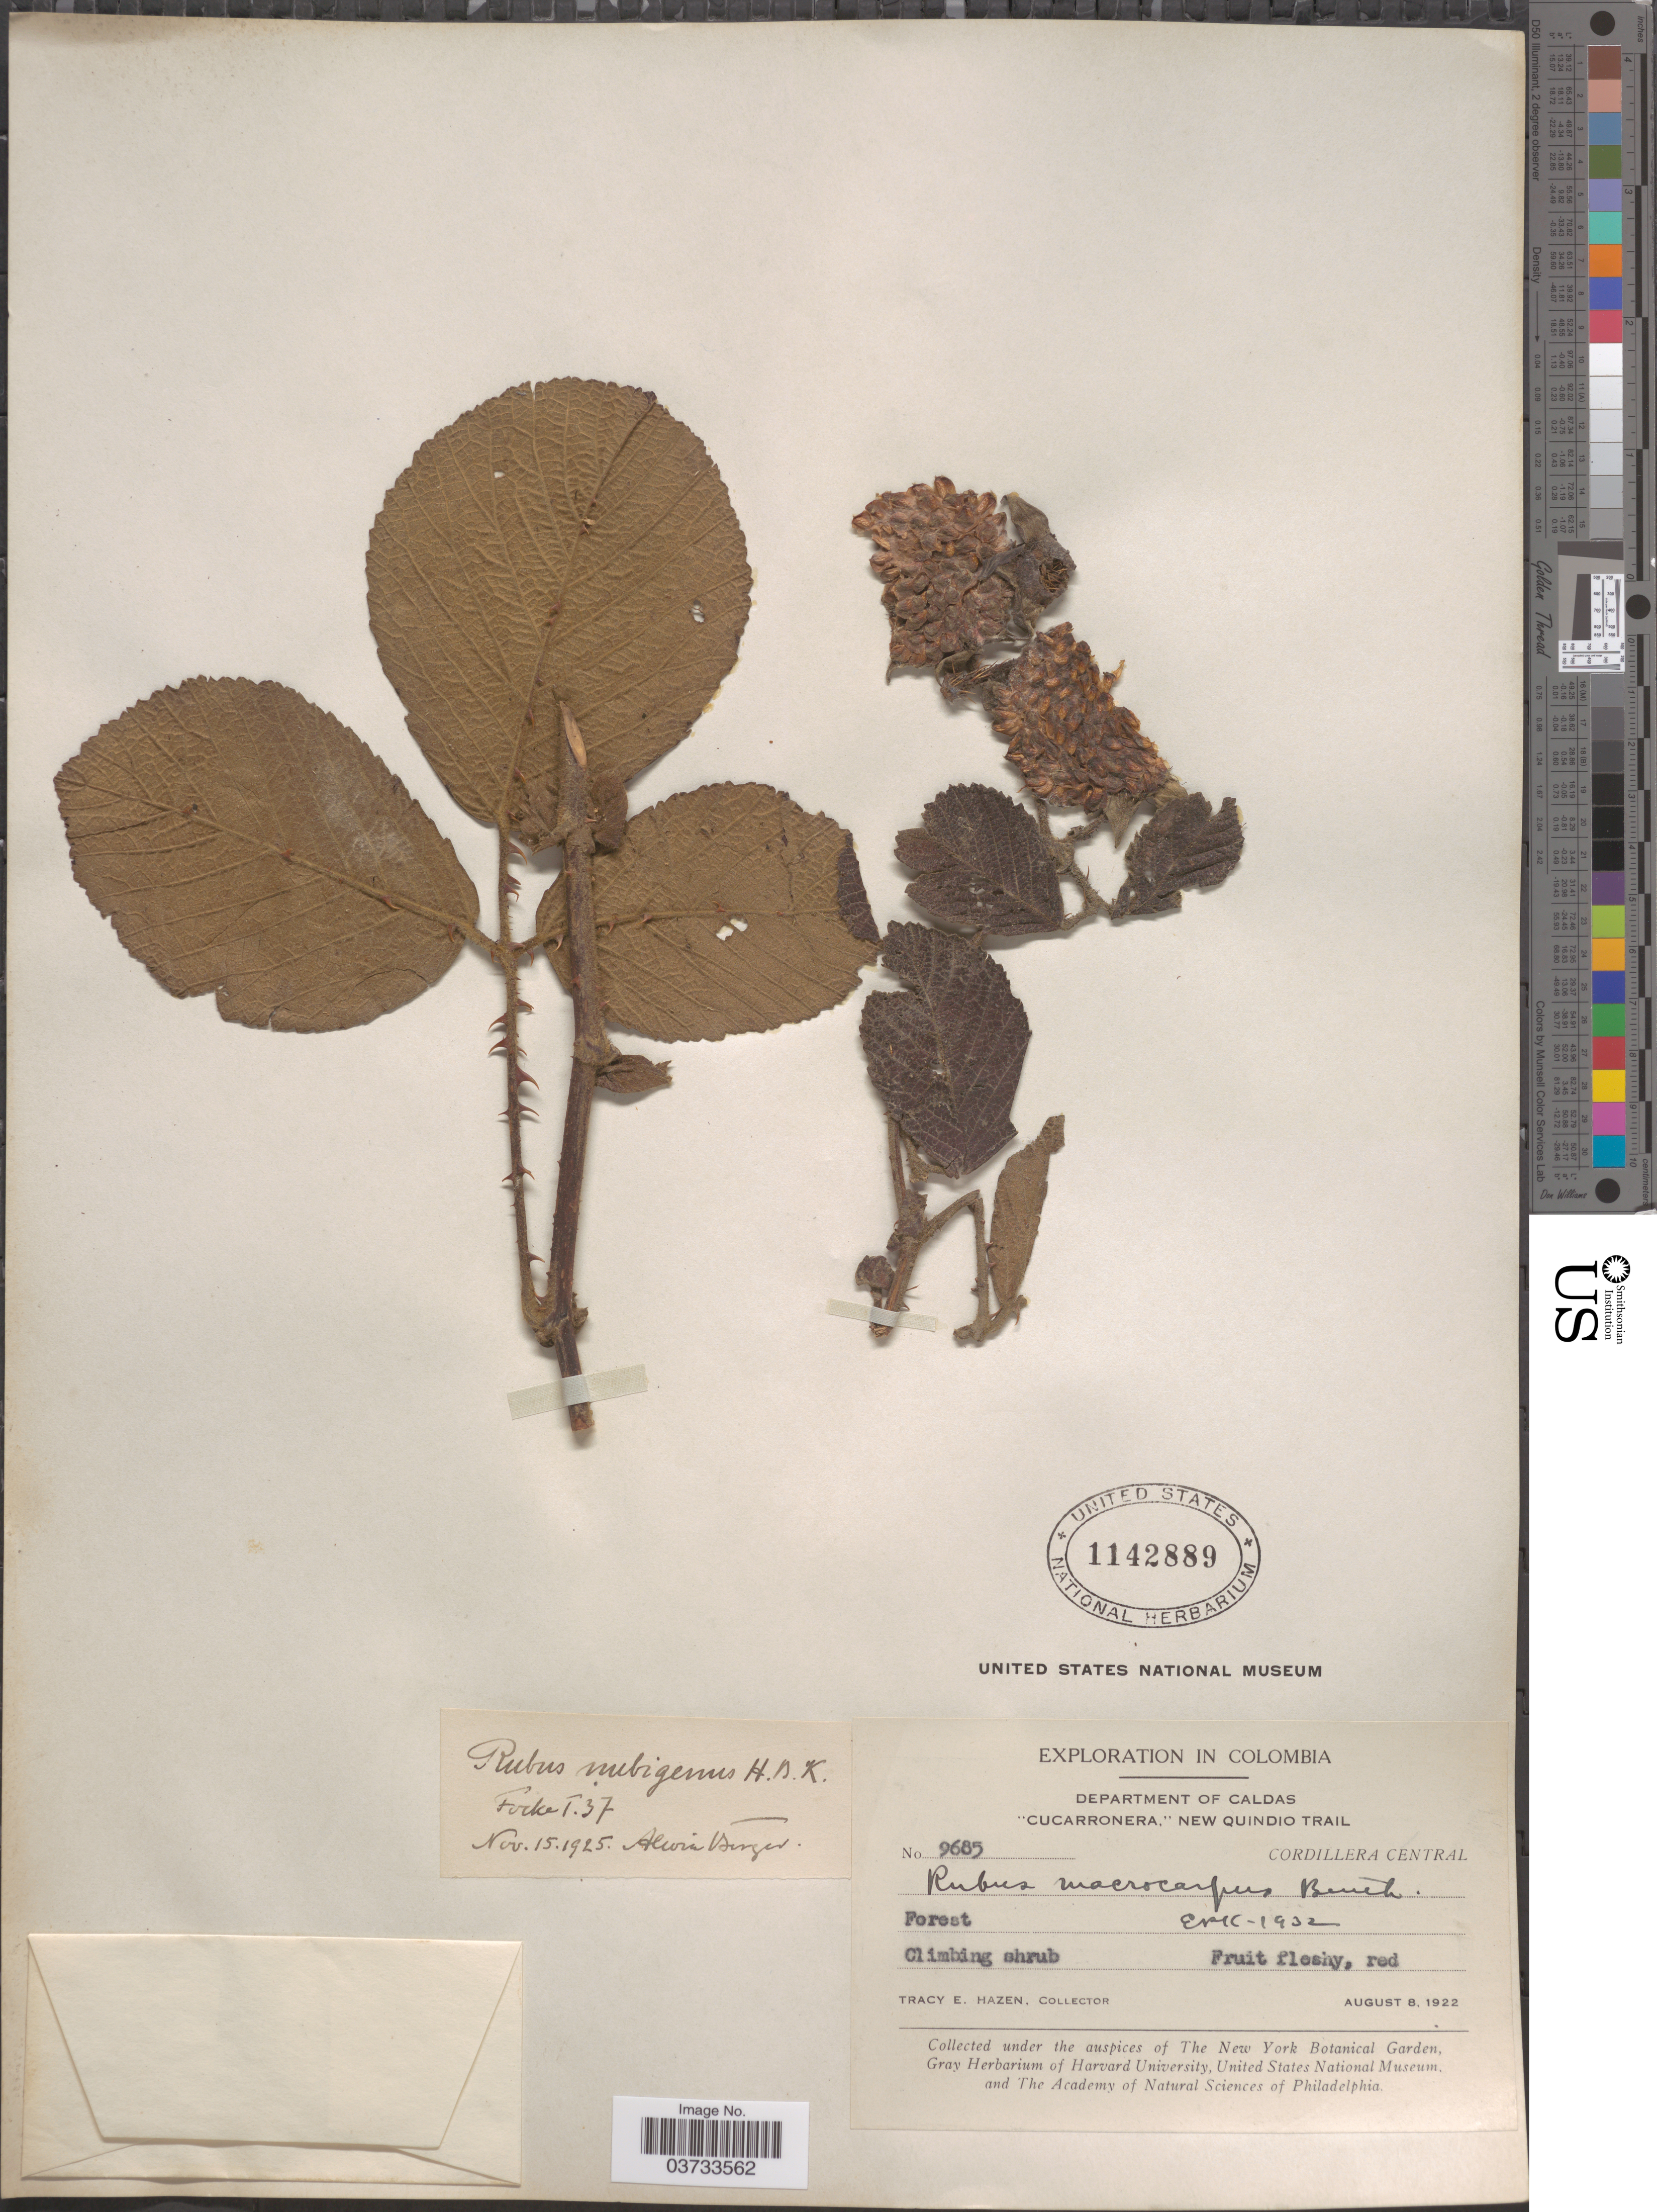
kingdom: Plantae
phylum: Tracheophyta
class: Magnoliopsida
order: Rosales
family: Rosaceae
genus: Rubus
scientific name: Rubus macrocarpus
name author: King ex C.B. Clarke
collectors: T. E. Hazen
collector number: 9685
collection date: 1922-08-08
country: Colombia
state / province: Caldas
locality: Department of Caldas. "Cucarronera," New Quindio Trail. Cordillera Central.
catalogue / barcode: US 1142889